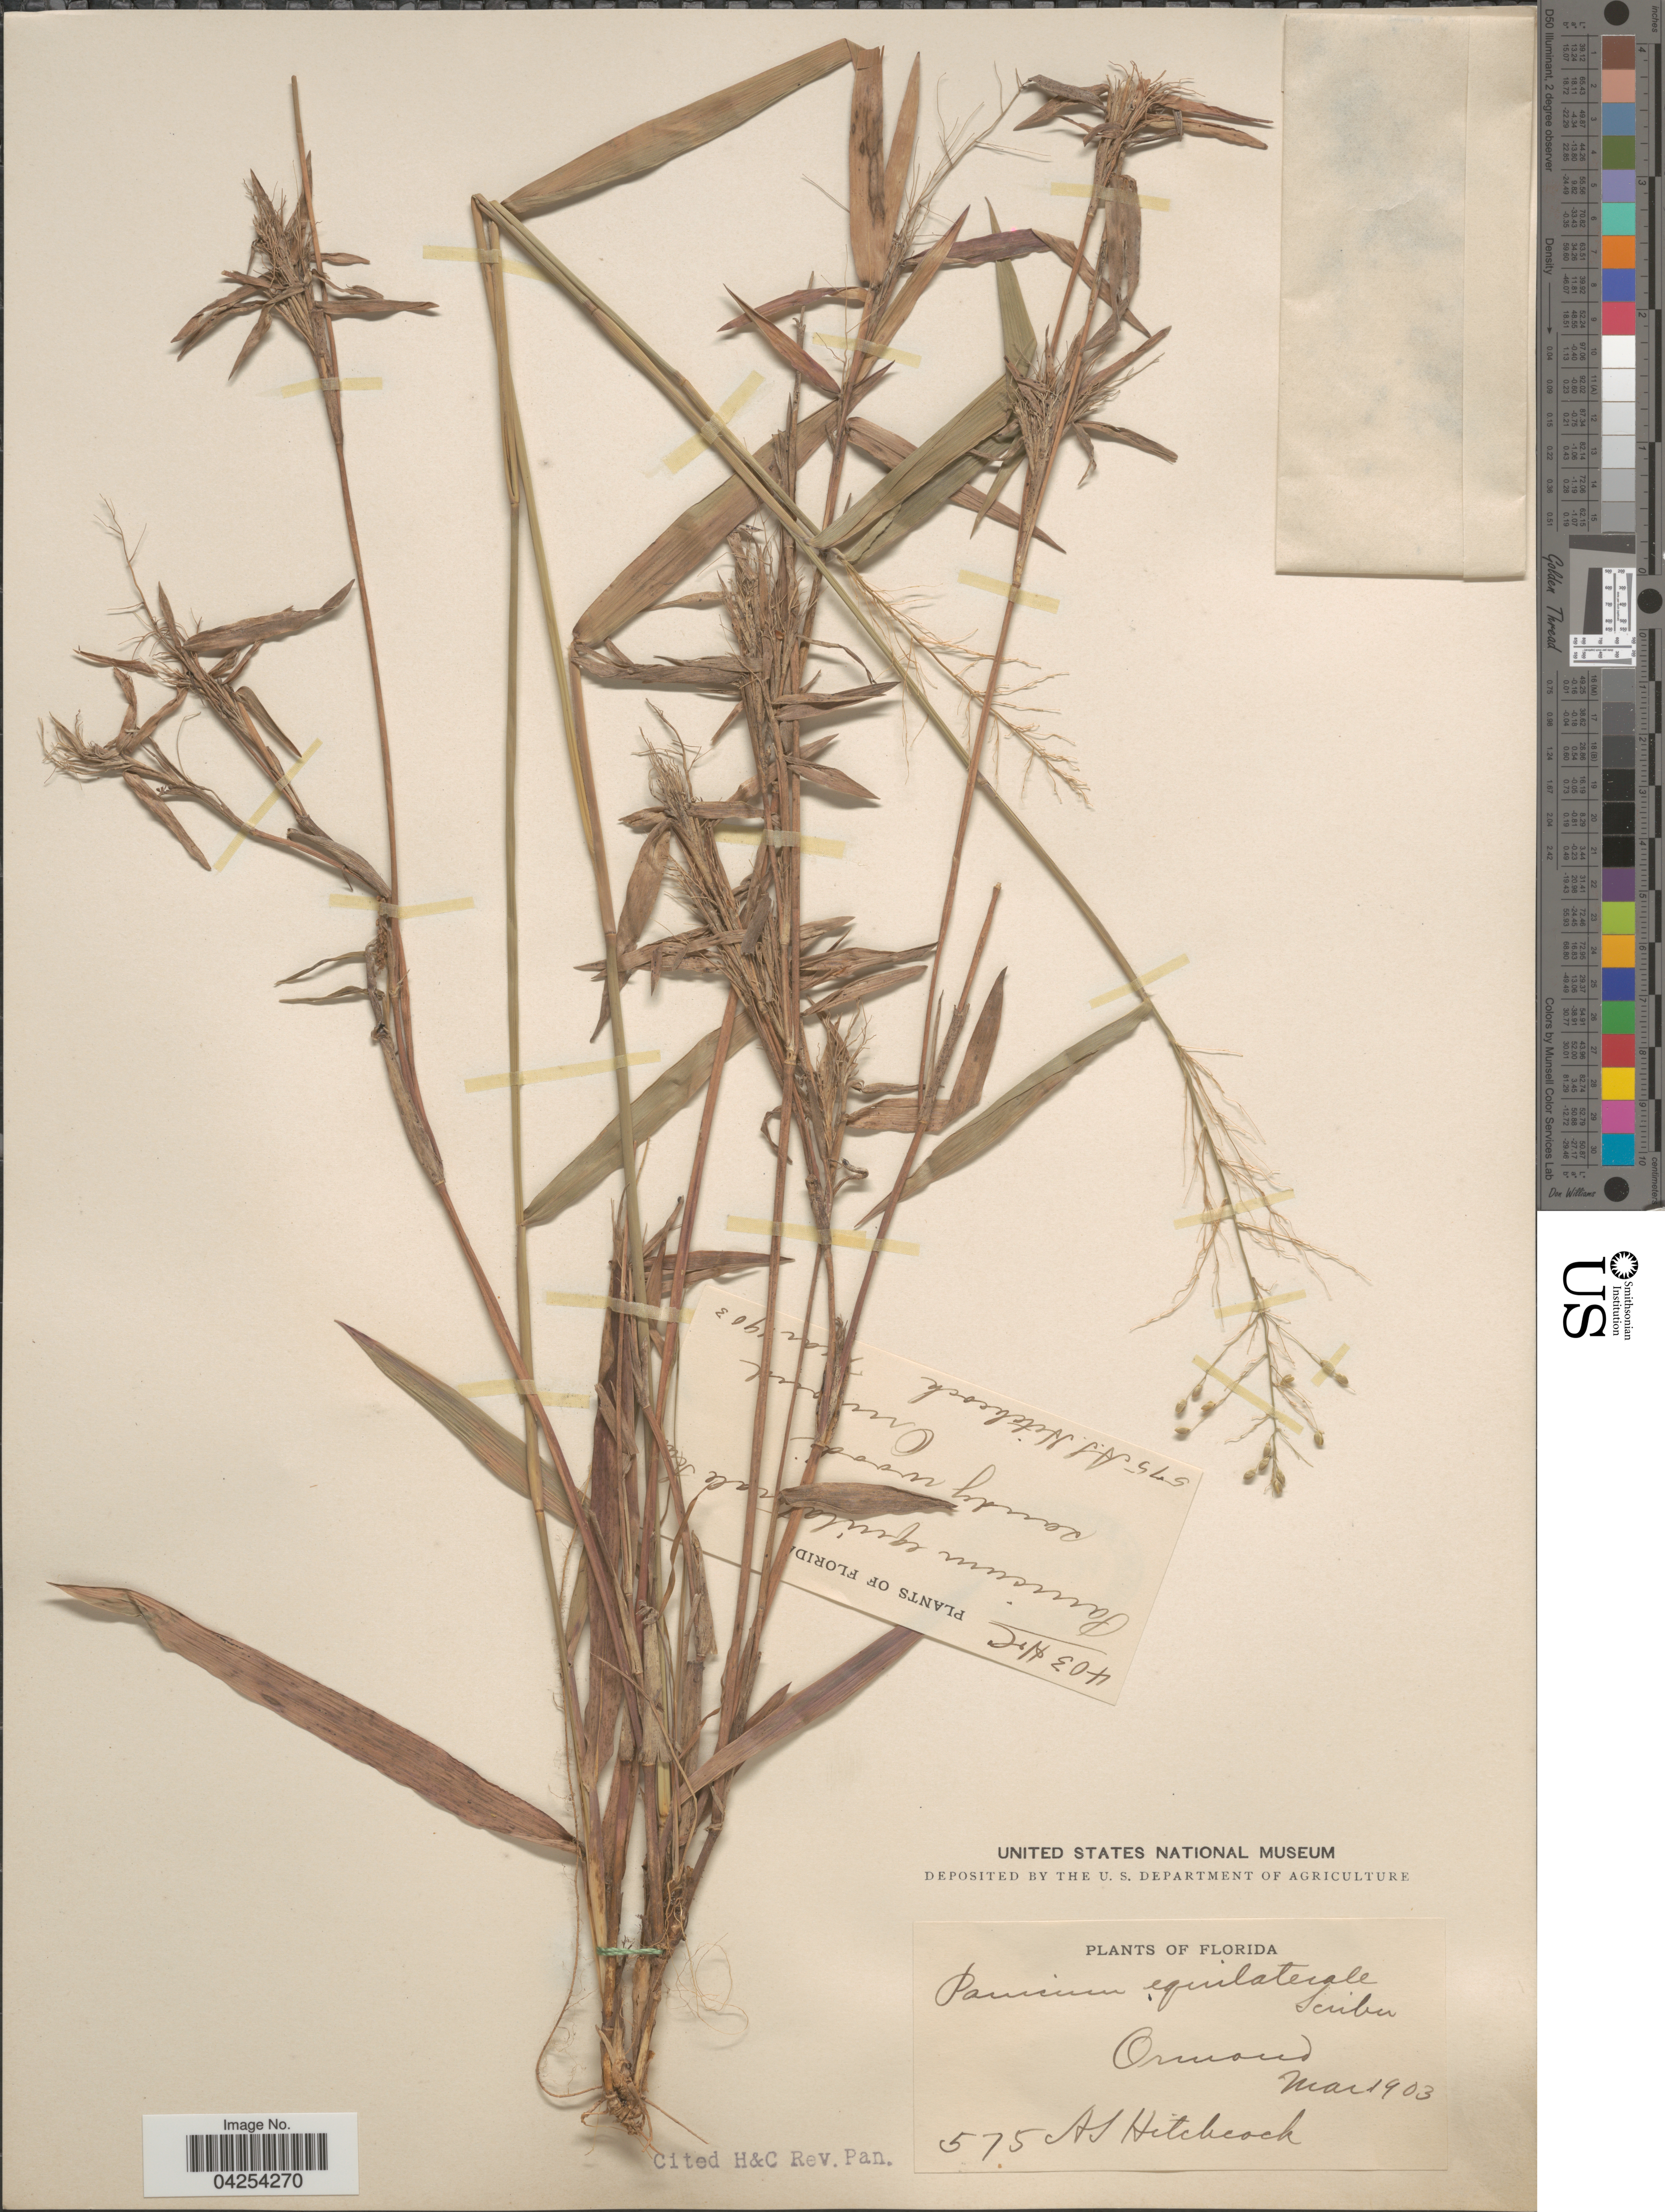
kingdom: Plantae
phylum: Tracheophyta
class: Liliopsida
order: Poales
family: Poaceae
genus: Dichanthelium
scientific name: Dichanthelium commutatum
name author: (Schult.) Gould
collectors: A. S. Hitchcock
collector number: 575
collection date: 1903-03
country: United States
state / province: Florida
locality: Ormond.